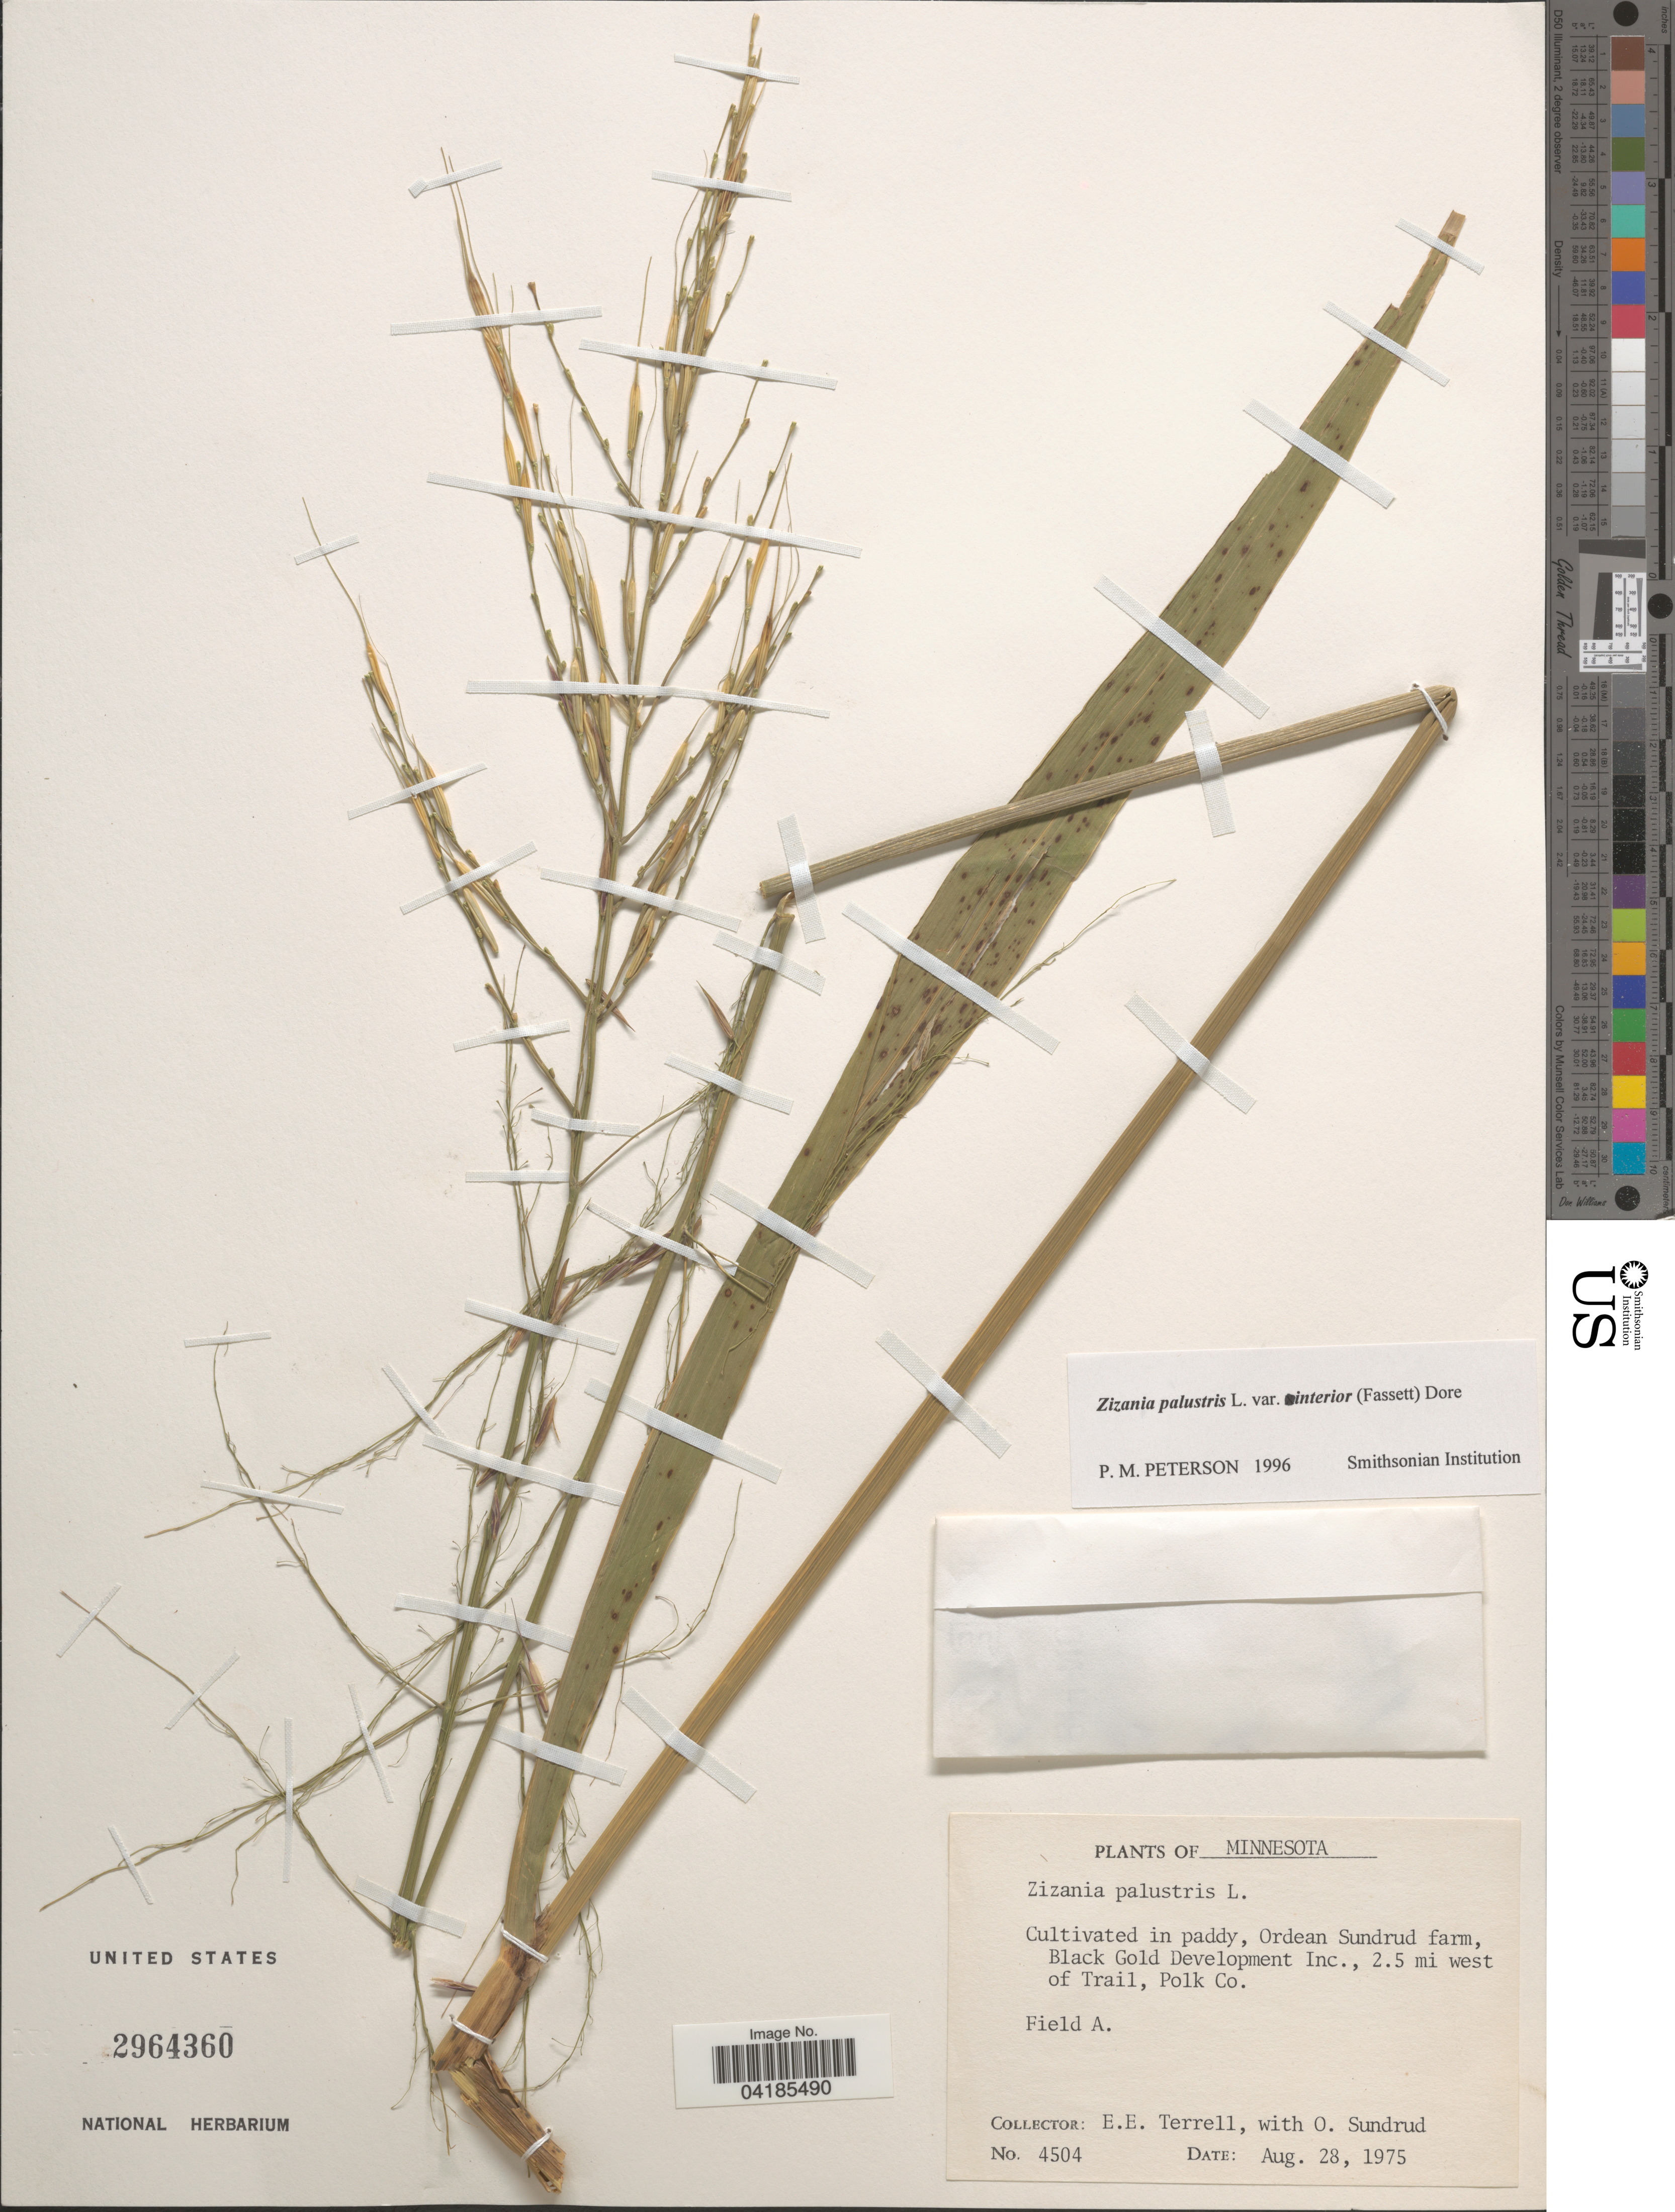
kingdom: Plantae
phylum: Tracheophyta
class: Liliopsida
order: Poales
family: Poaceae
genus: Zizania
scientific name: Zizania palustris var. interior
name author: L.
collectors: E. E. Terrell & O. Sundrud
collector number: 4504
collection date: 1975-08-28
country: United States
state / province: Minnesota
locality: Ordean Sundrud farm, Black Gold Development Inc., 2.5 mi west of Trail, Polk Co. Field A.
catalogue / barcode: US 2964360